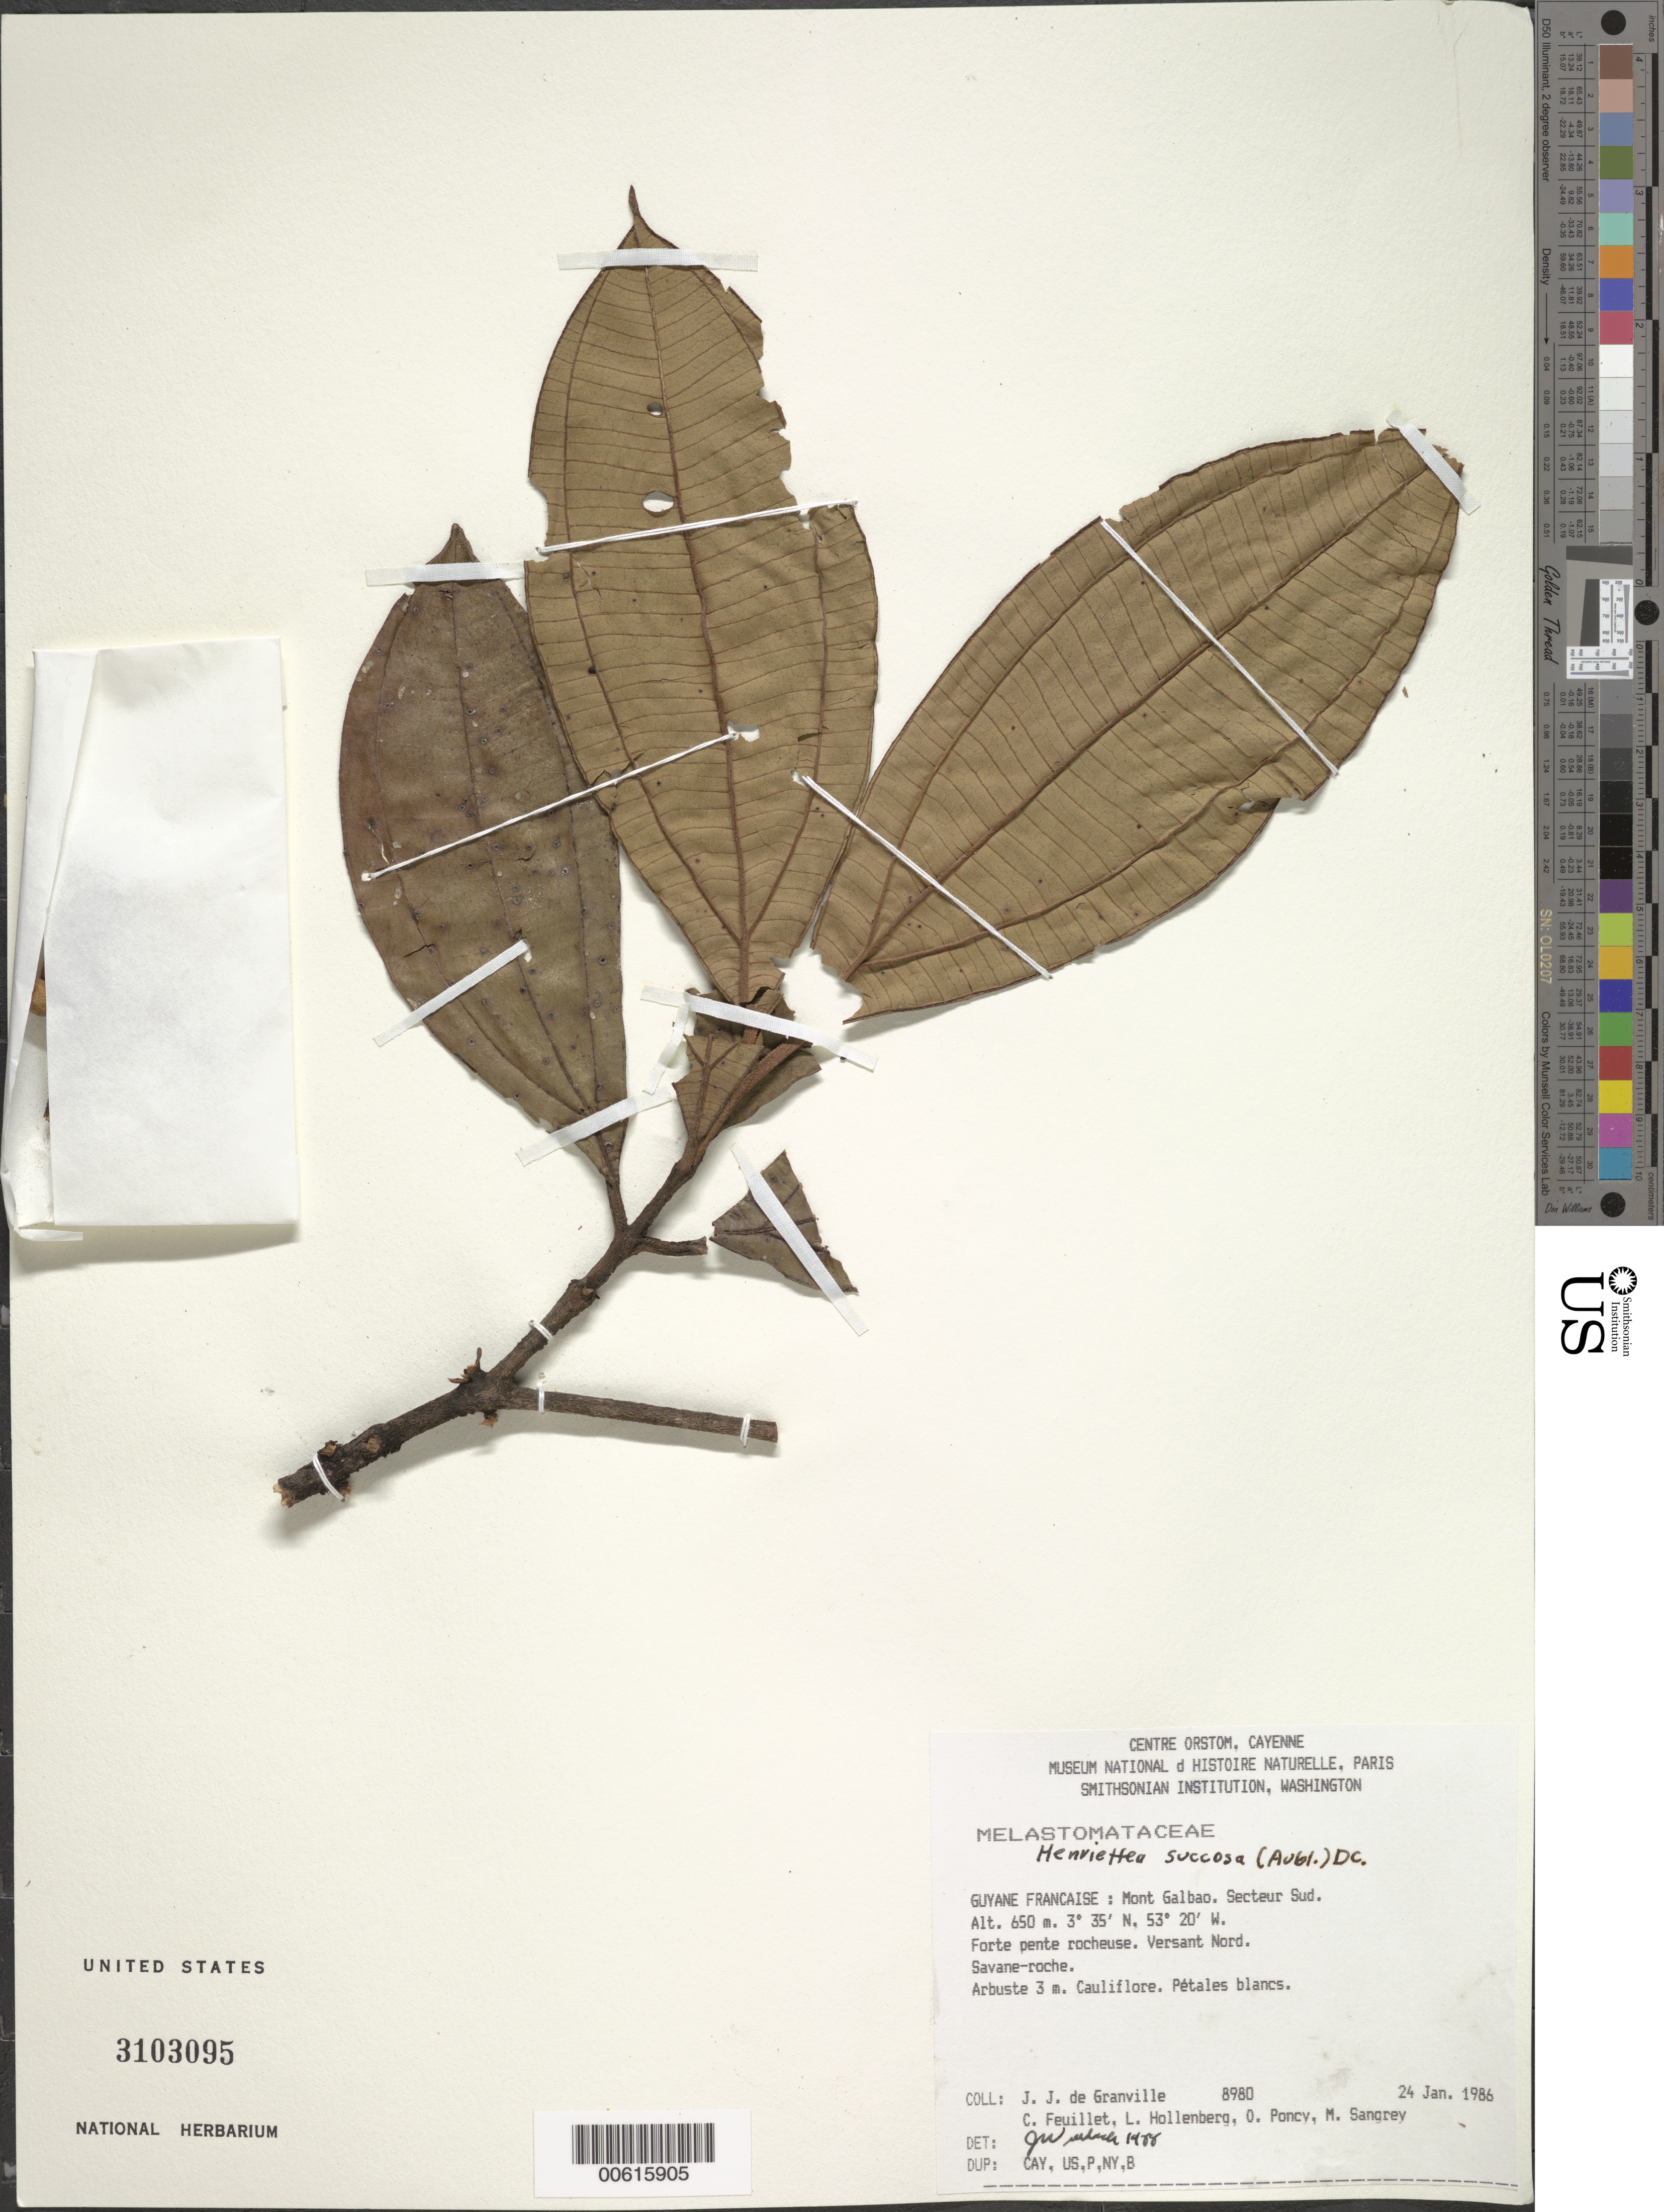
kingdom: Plantae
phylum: Tracheophyta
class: Magnoliopsida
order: Myrtales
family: Melastomataceae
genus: Henriettea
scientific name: Henriettea succosa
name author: (Aubl.) DC.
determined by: Wurdack, John J., (US), US (UNITED STATES)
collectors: J.-J. de Granville, C. Feuillet, L. Hollenberg, O. Poncy & M. S. Sangrey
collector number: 8980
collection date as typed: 24-Jan-86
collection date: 1986-01-24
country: French Guiana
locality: Mont Galbao. Secteur Sud. Versant Nord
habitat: Savane-roche. Forte pente rocheuse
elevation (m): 650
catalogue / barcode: US 3103095